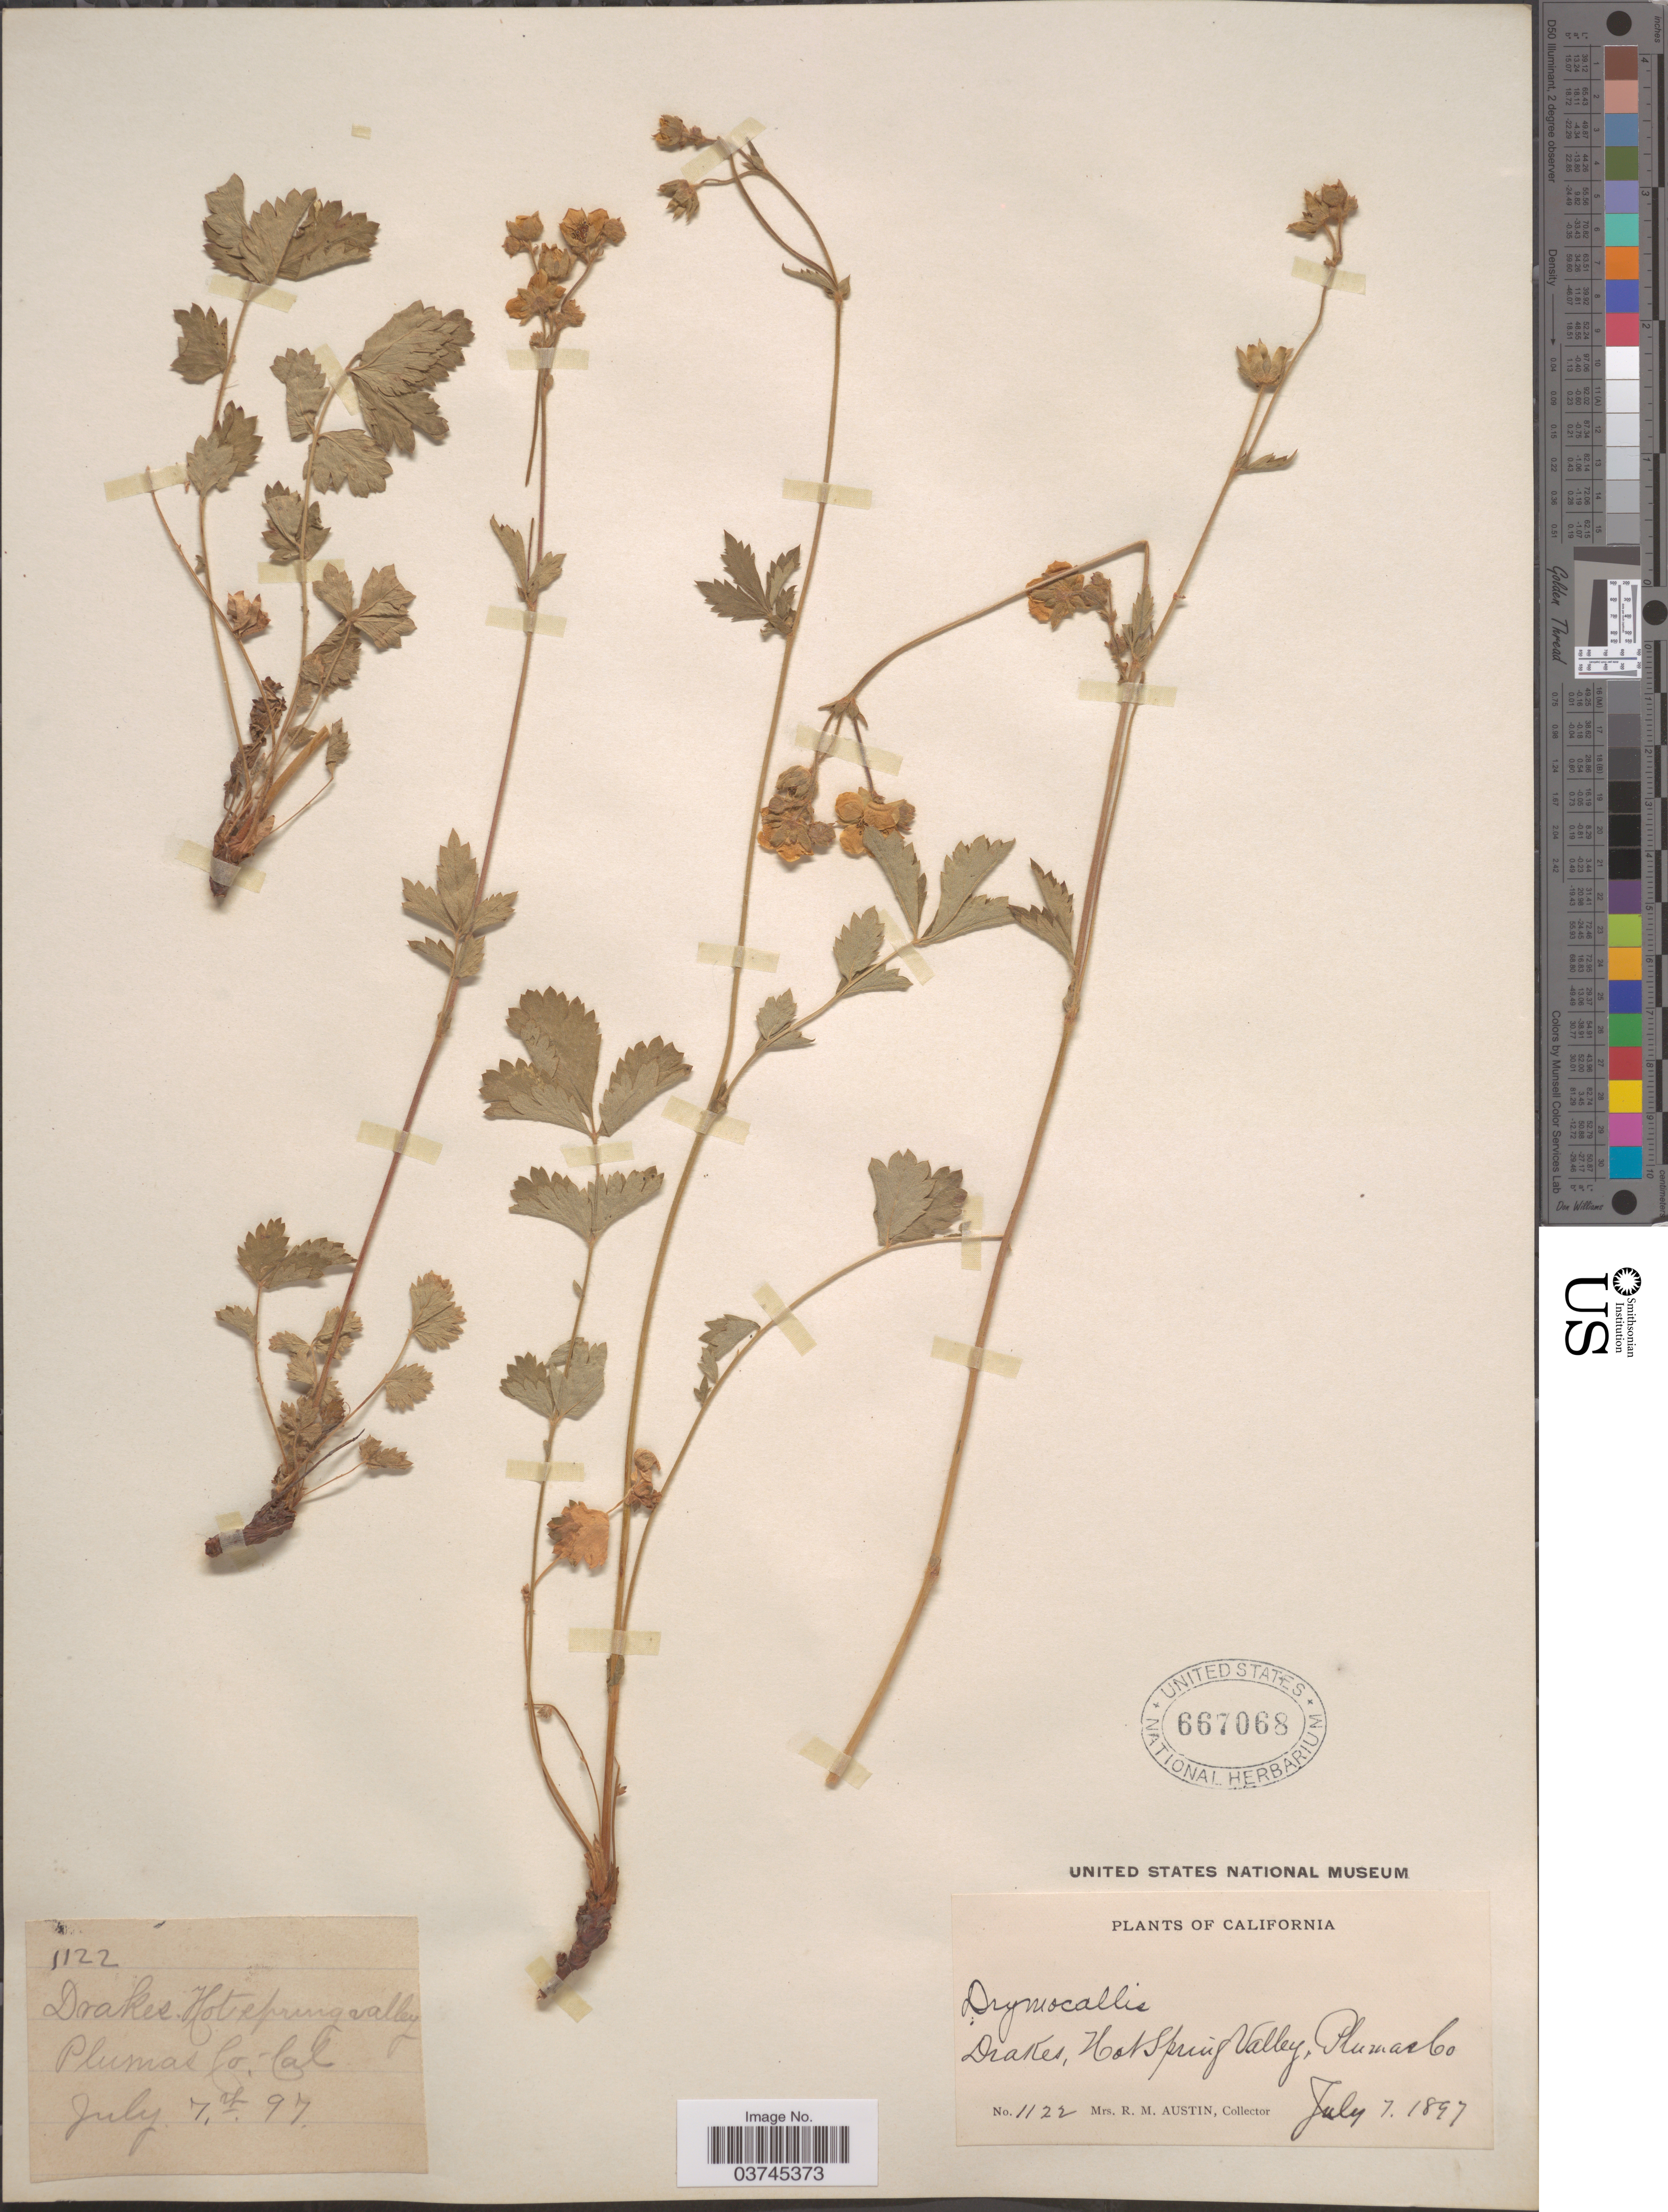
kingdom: Plantae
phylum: Tracheophyta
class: Magnoliopsida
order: Rosales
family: Rosaceae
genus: Drymocallis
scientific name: Drymocallis sp.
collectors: R. Austin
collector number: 1122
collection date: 1897-07-07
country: United States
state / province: California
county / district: Plumas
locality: Drakes, Hot Spring Valley, Plumas Co.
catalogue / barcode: US 667068